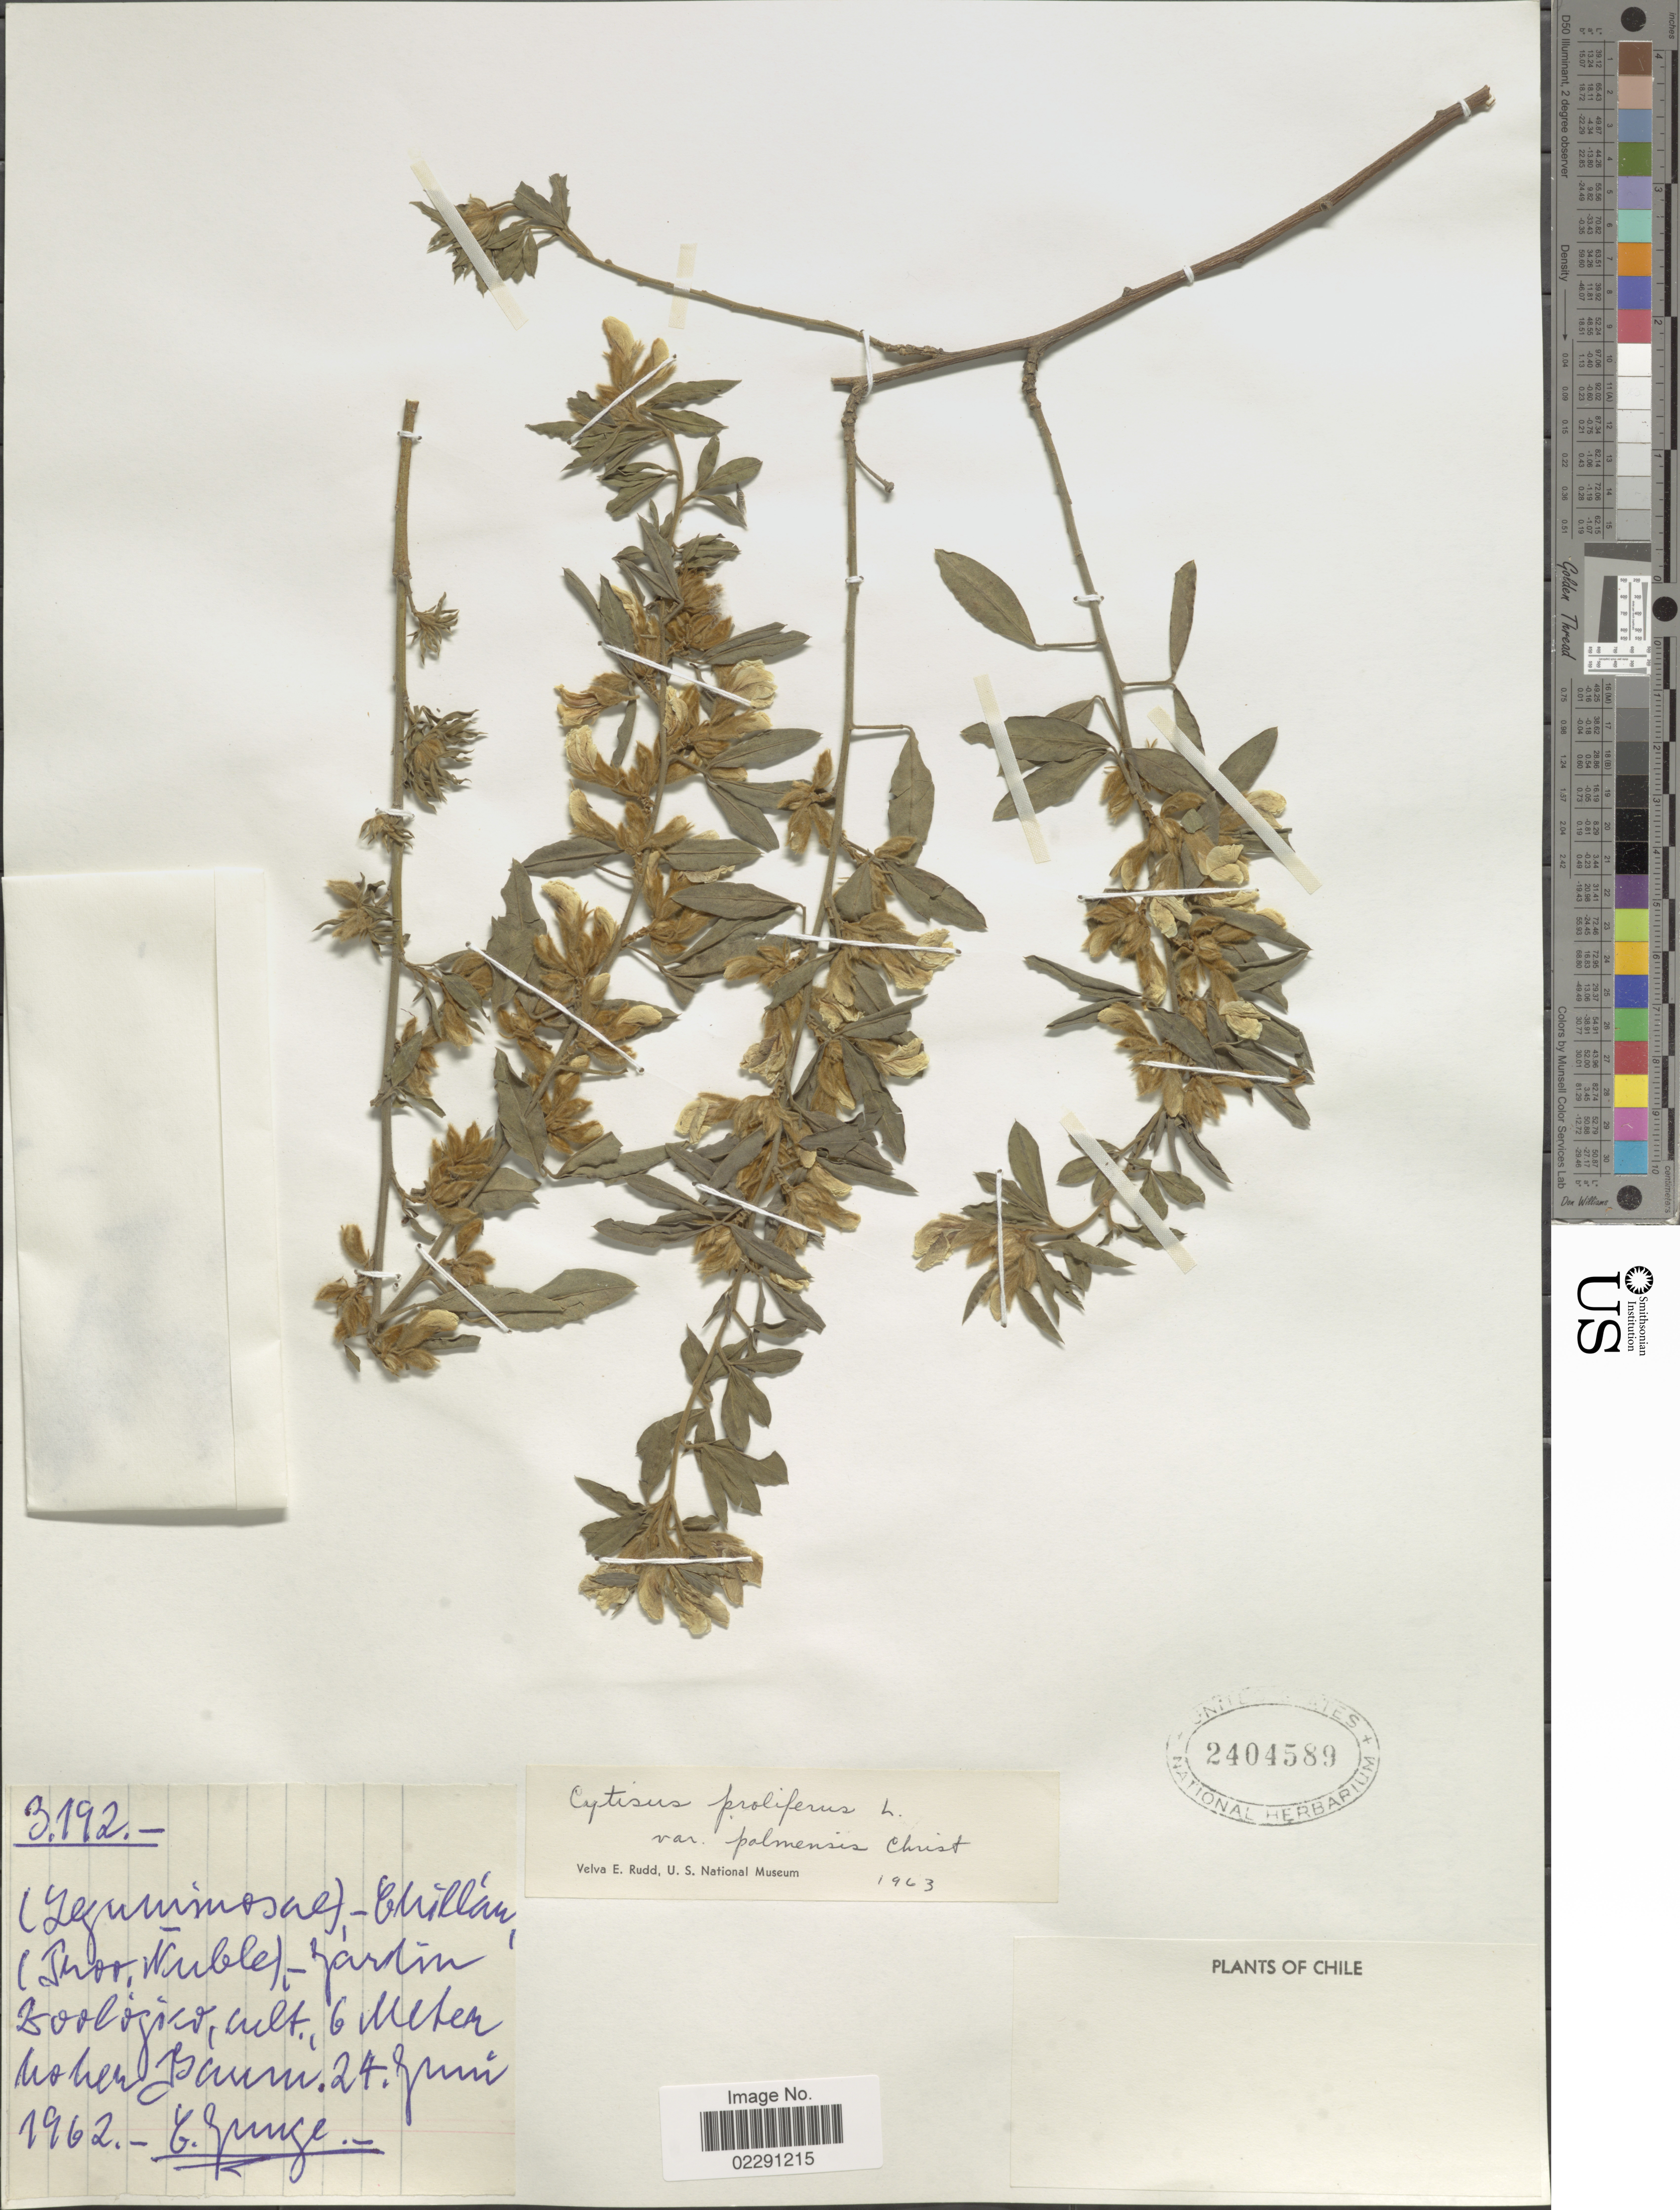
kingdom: Plantae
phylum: Tracheophyta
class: Magnoliopsida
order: Fabales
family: Fabaceae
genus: Cytisus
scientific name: Cytisus prolifer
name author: L. f.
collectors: E. Junge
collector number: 3192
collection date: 1962-06-24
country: Chile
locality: Chillan (Prov. Nuble) - Jardin Zoologico.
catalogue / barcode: US 2404589